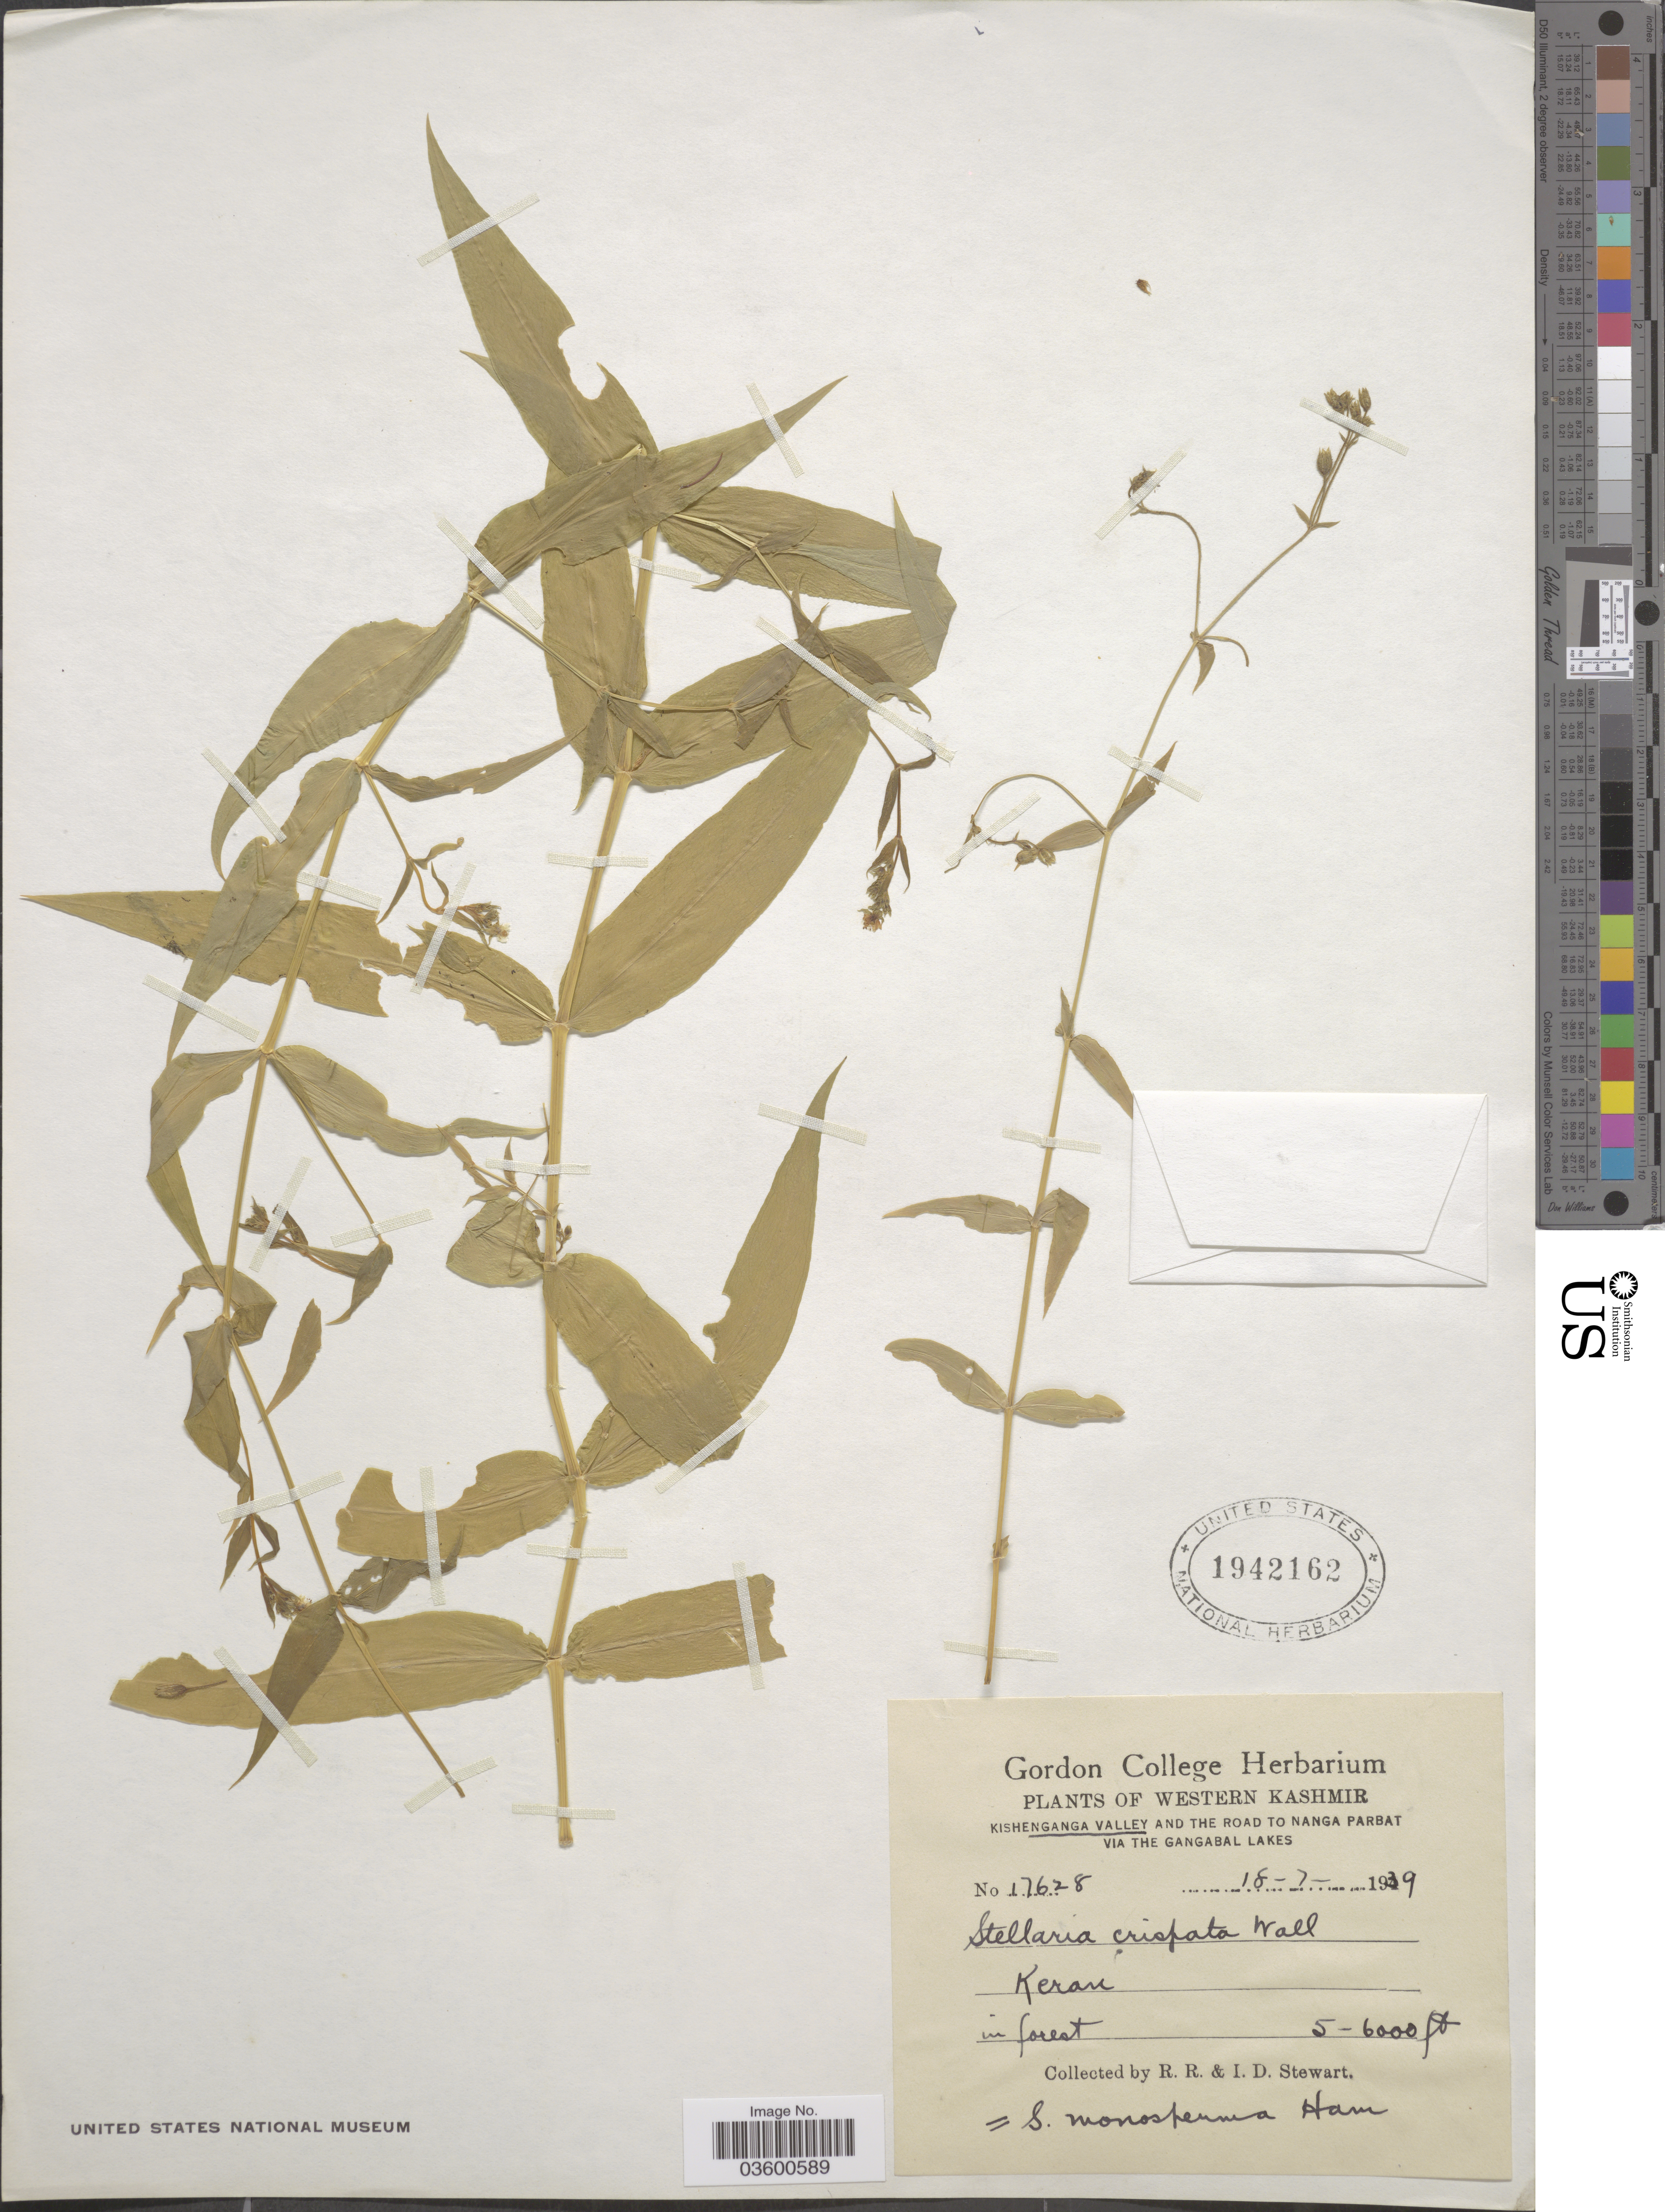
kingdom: Plantae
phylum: Tracheophyta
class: Magnoliopsida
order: Caryophyllales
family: Caryophyllaceae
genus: Schizotechium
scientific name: Schizotechium monospermum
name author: (Buch.-Ham. ex D. Don) Pusalkar & S.K. Srivast.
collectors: R. Stewart & I. Stewart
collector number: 17628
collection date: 1939-07-18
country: India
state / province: Jammu and Kashmir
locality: Western Kashmir. Kishenganga Valley and the road to Nanga Parbat via the Gangabal Lakes. Keran.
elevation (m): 1524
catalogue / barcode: US 1942162